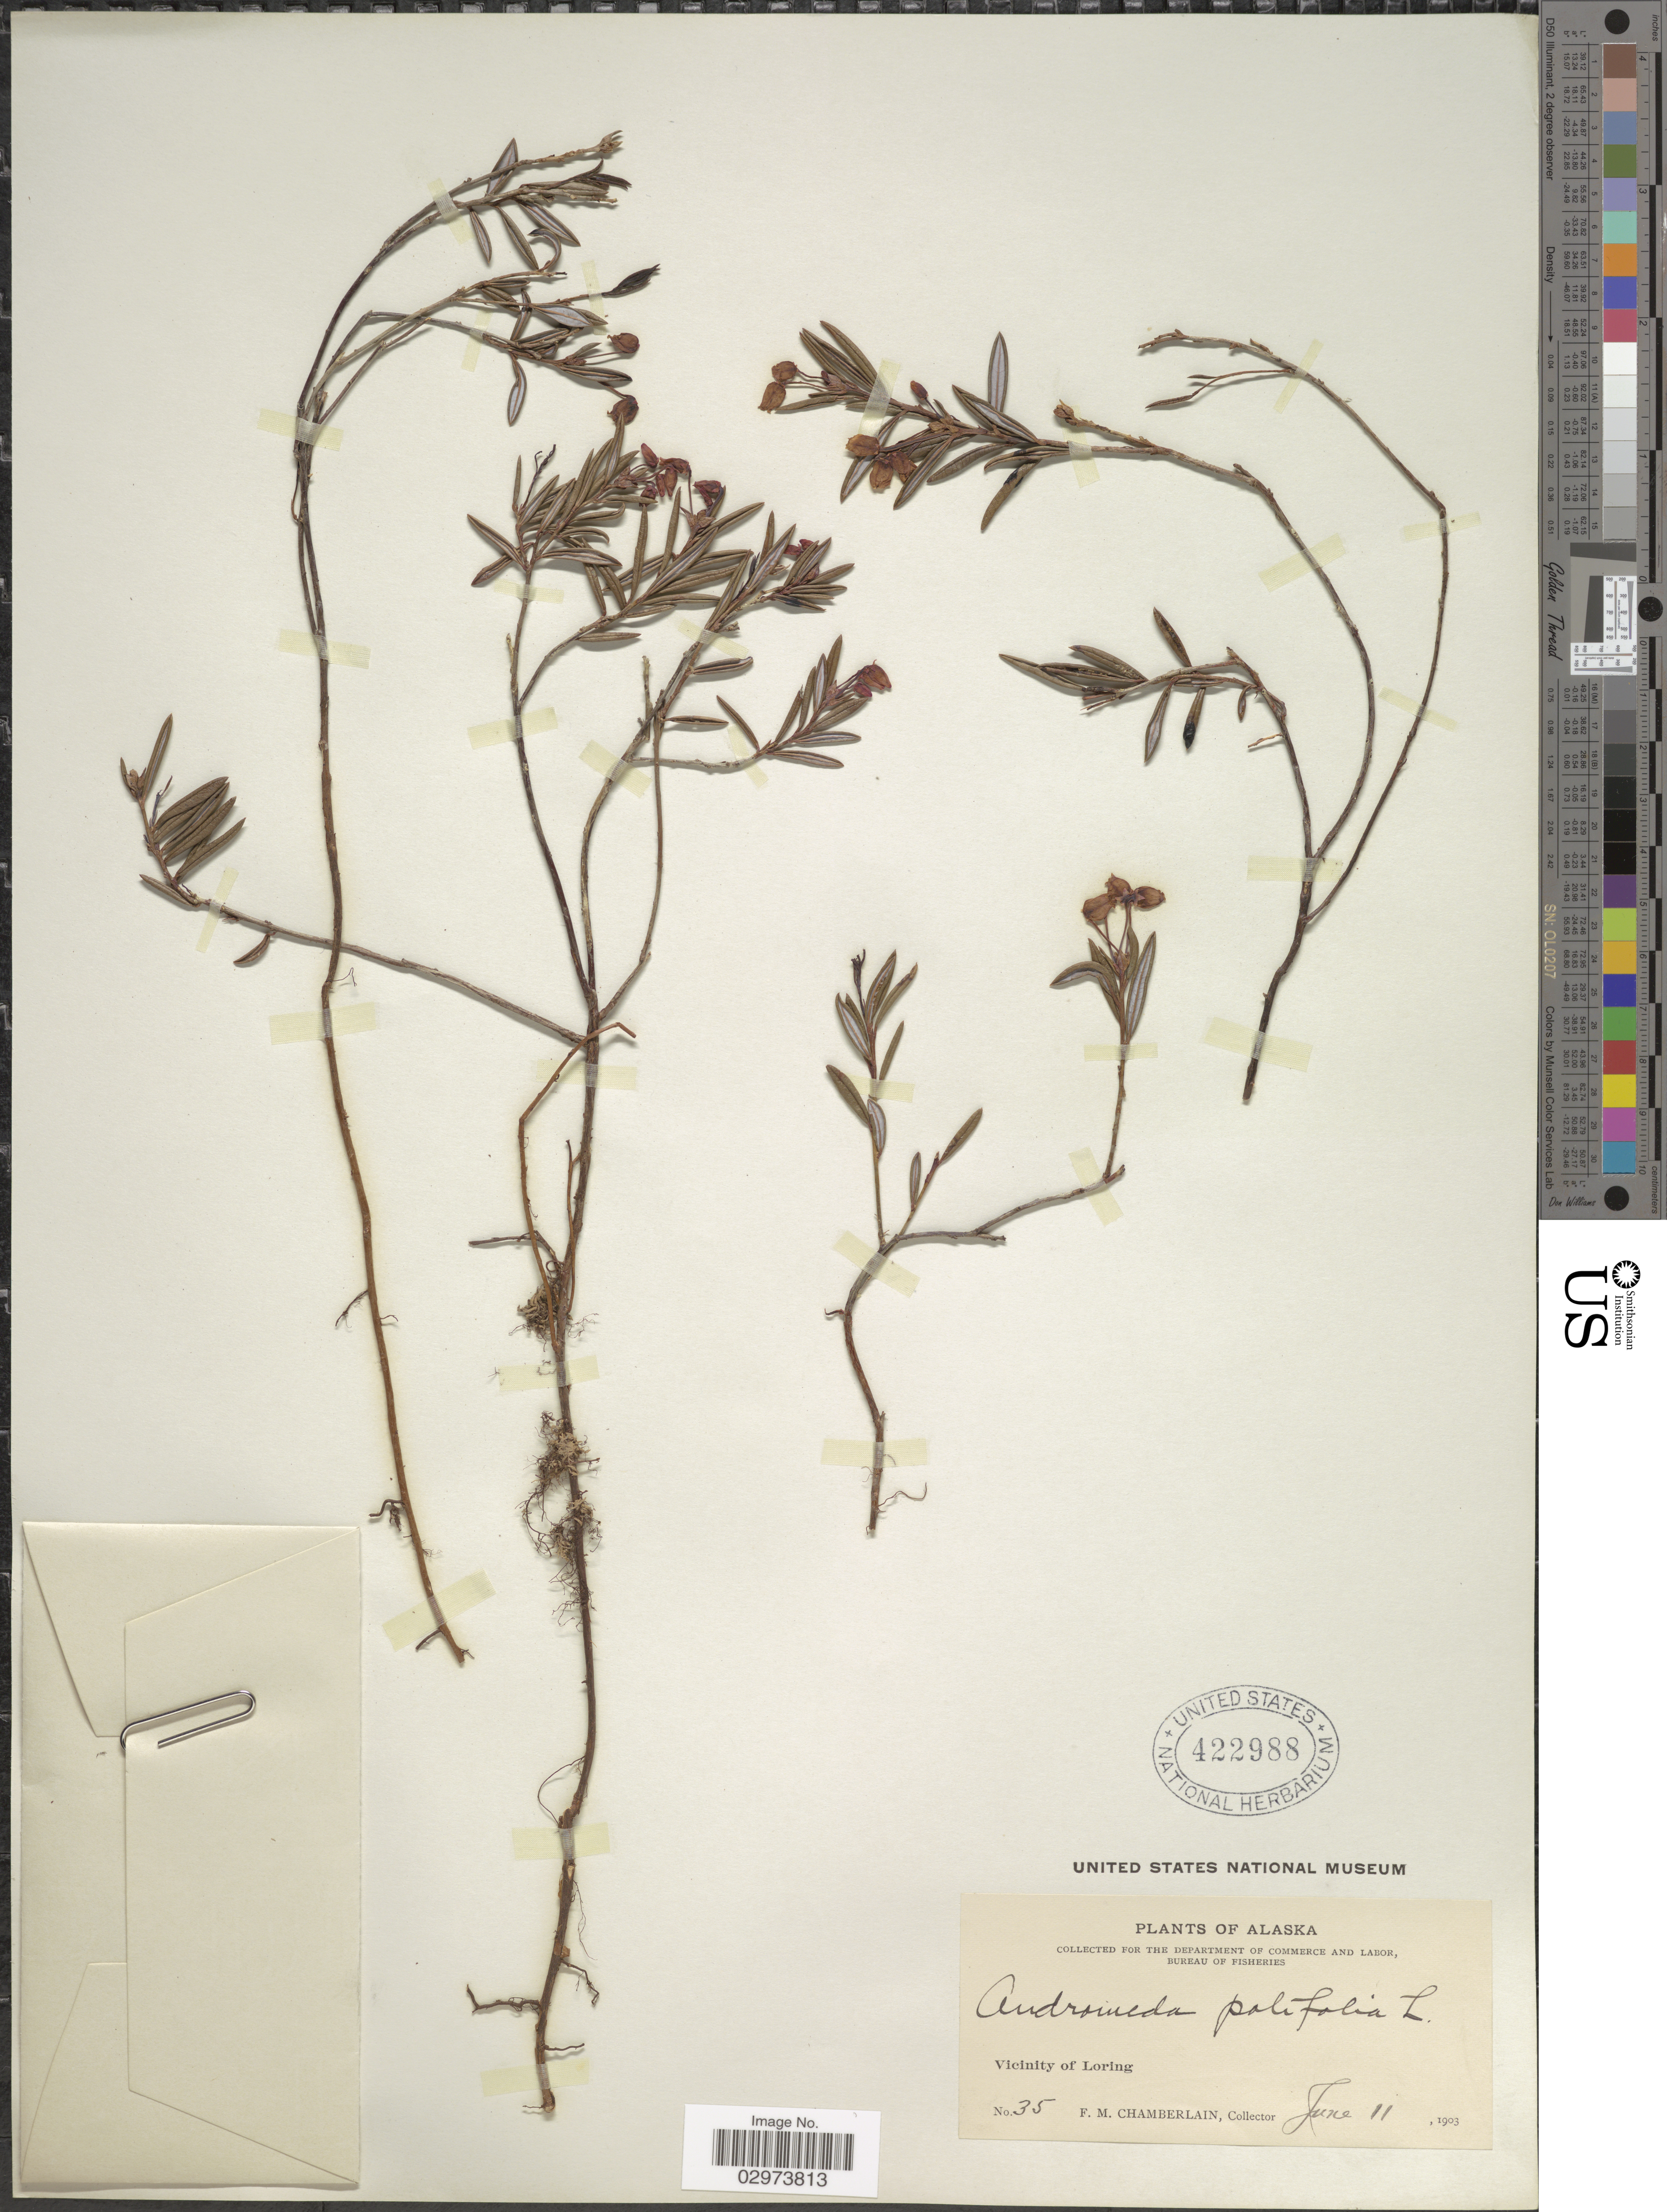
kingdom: Plantae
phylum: Tracheophyta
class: Magnoliopsida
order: Ericales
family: Ericaceae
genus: Andromeda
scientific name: Andromeda polifolia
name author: L.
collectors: F. Chamberlain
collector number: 35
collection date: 1903-06-11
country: United States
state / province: Alaska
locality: Vicinity of Loring.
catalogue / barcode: US 422988